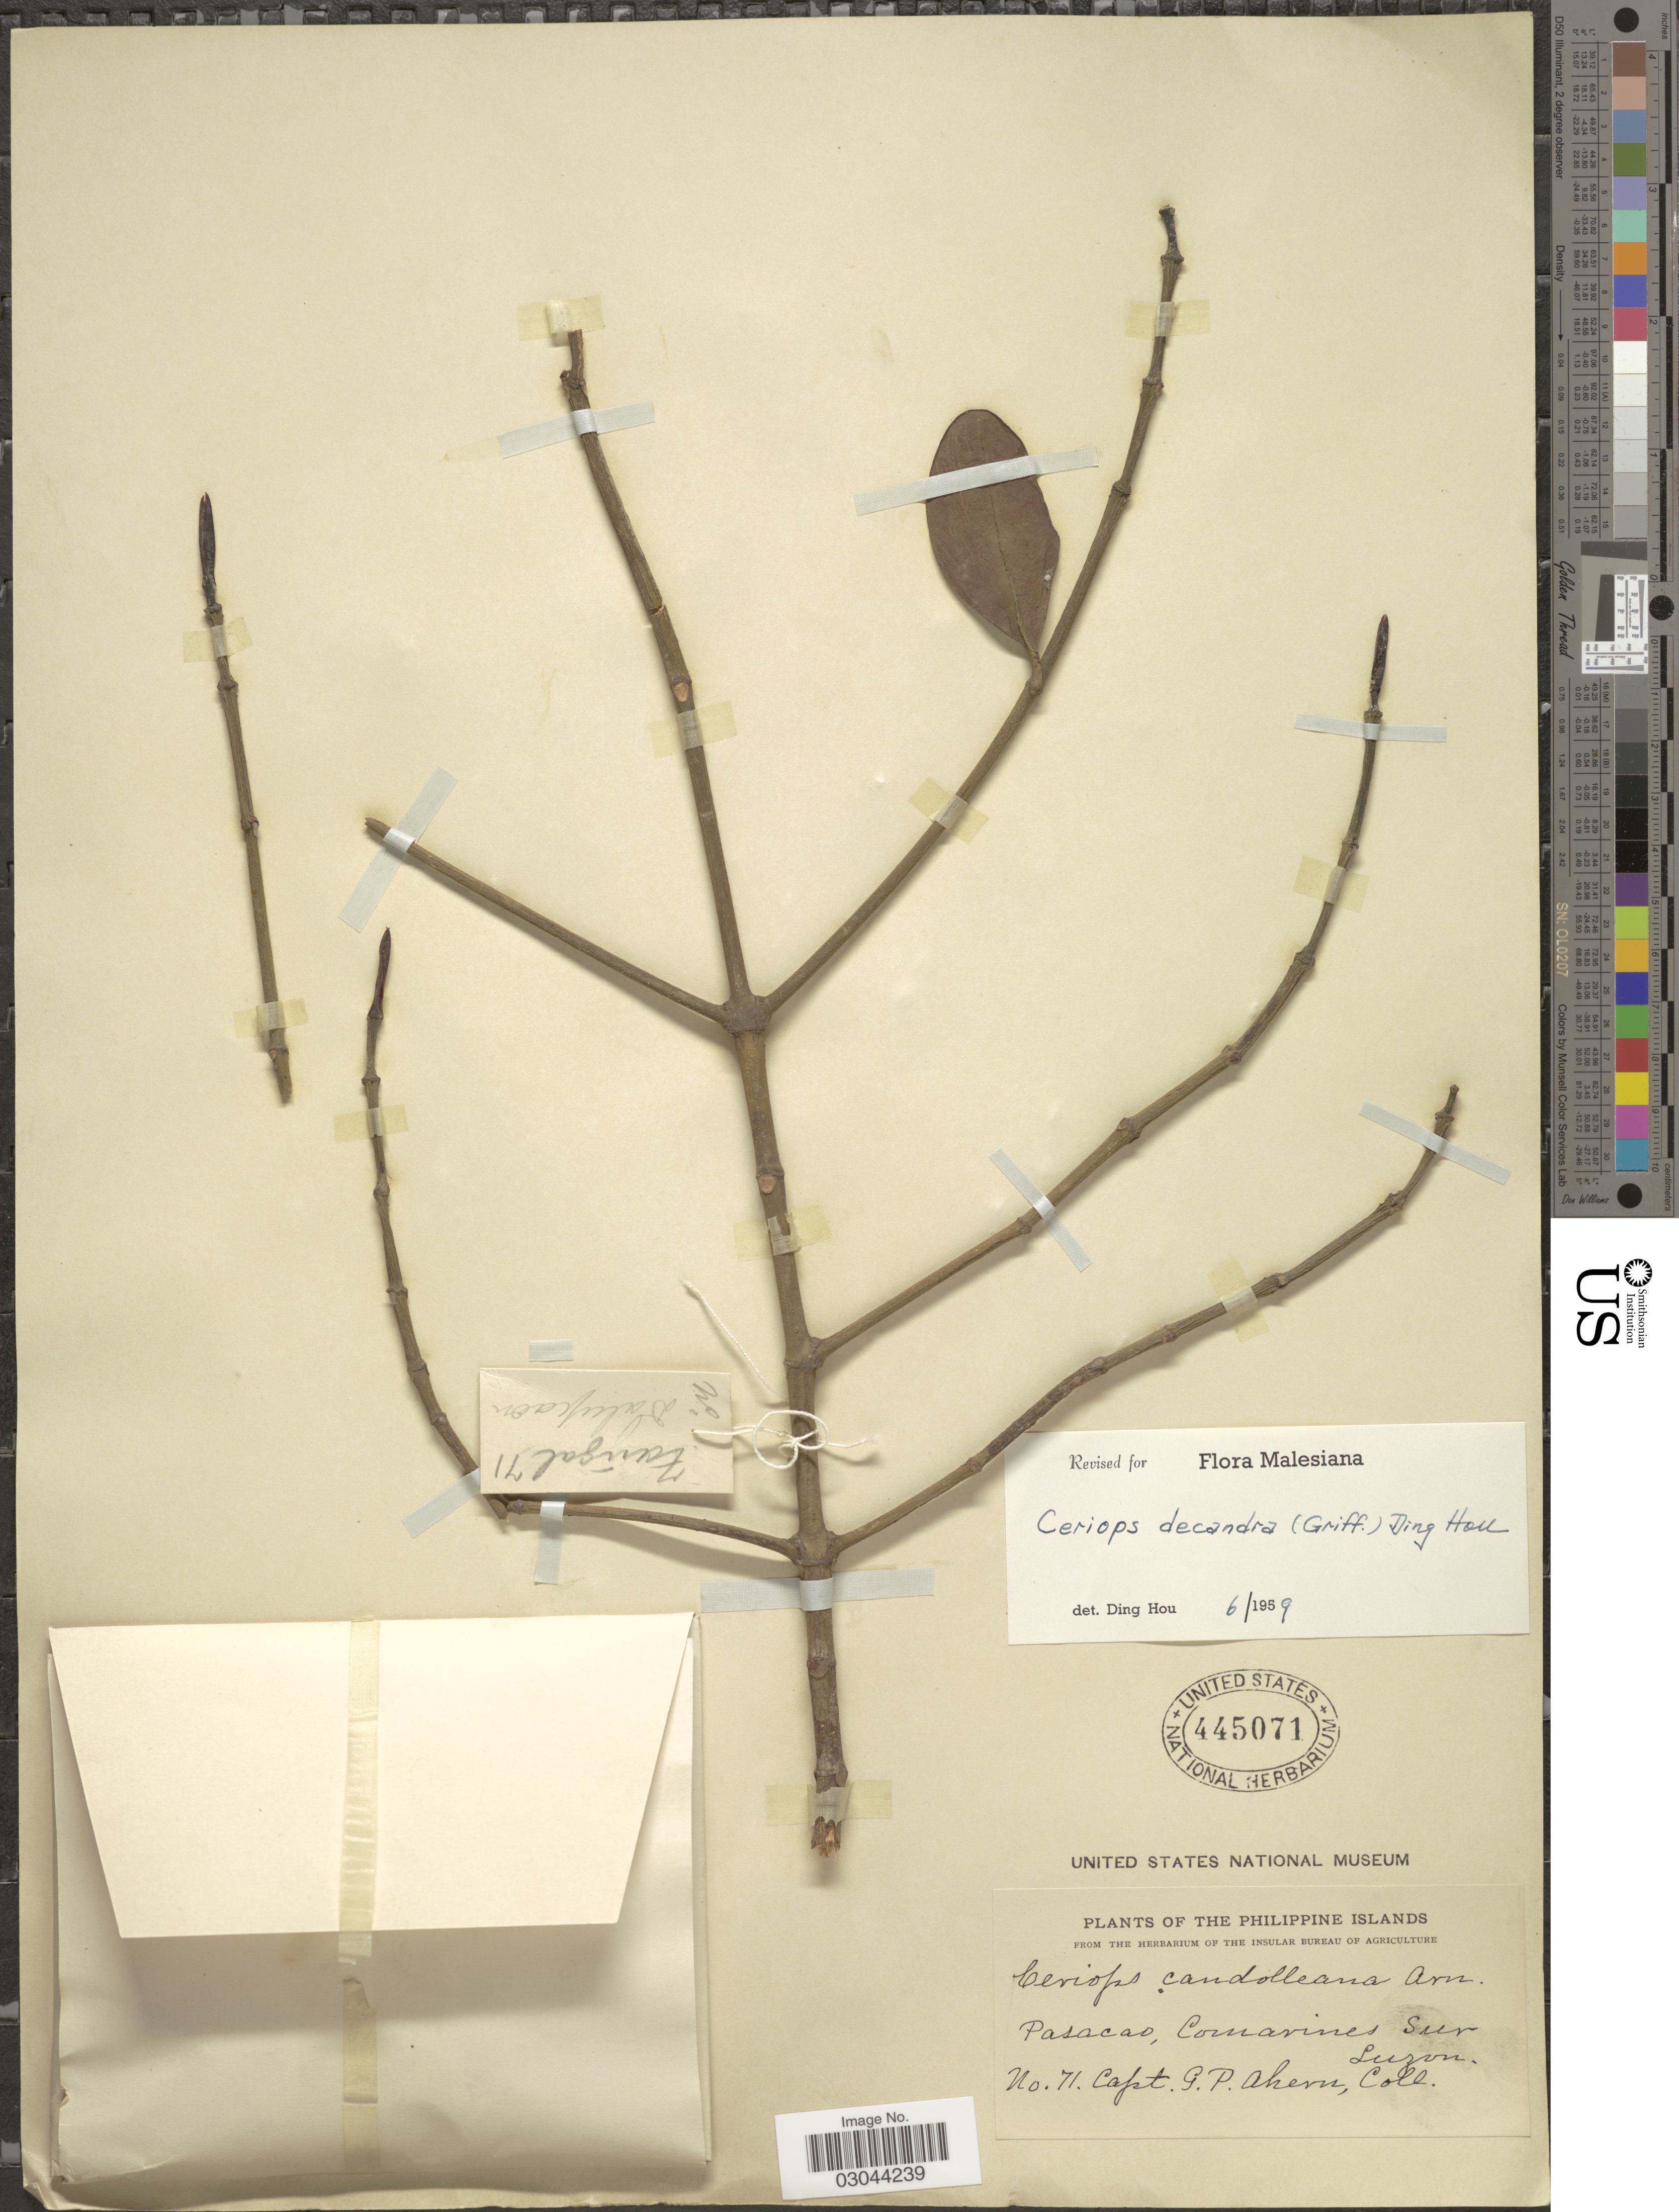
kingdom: Plantae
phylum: Tracheophyta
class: Magnoliopsida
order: Malpighiales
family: Rhizophoraceae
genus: Ceriops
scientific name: Ceriops decandra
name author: (Griff.) Ding Hou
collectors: G. Ahern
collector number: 71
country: Philippines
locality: The Philippine Islands. Pasacao, Comarines Sur Luzon.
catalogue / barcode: US 445071